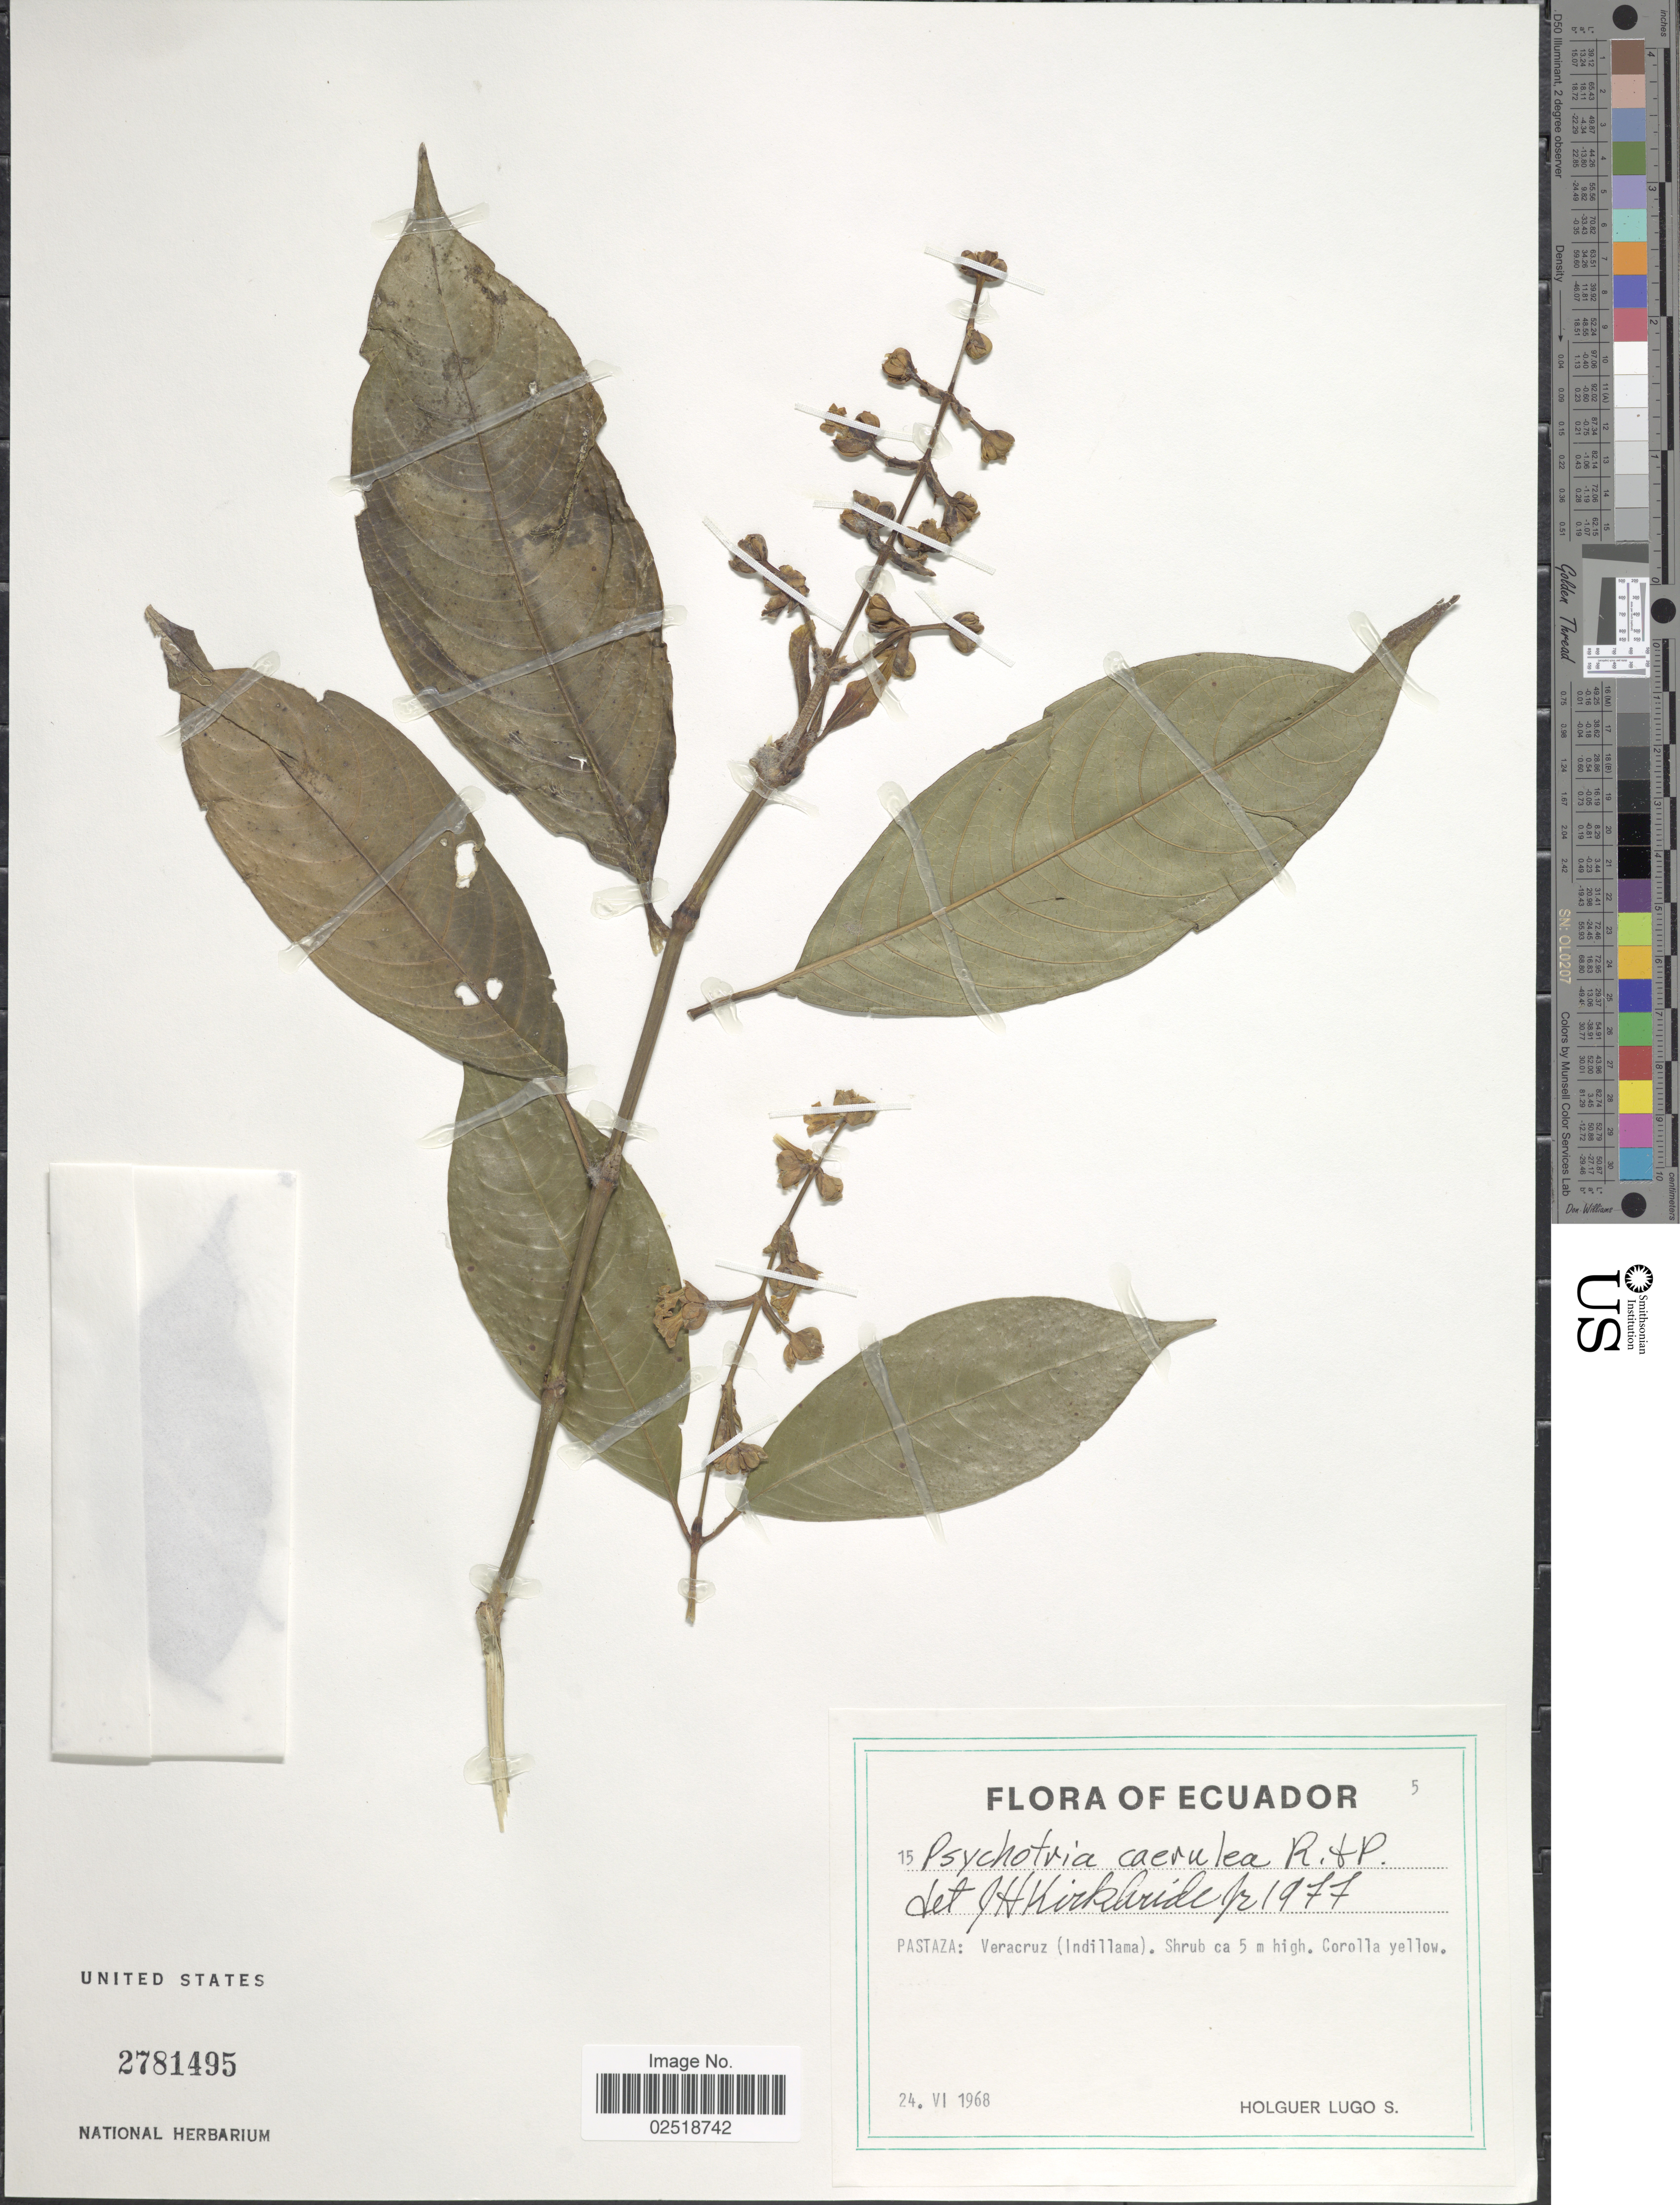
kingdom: Plantae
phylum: Tracheophyta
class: Magnoliopsida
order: Gentianales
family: Rubiaceae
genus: Psychotria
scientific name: Psychotria caerulea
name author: Ruiz & Pav.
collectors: H. Lugo S.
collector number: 15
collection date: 1968-06-24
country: Ecuador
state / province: Pastaza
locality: Veracruz (Indillama)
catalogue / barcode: US 2781495